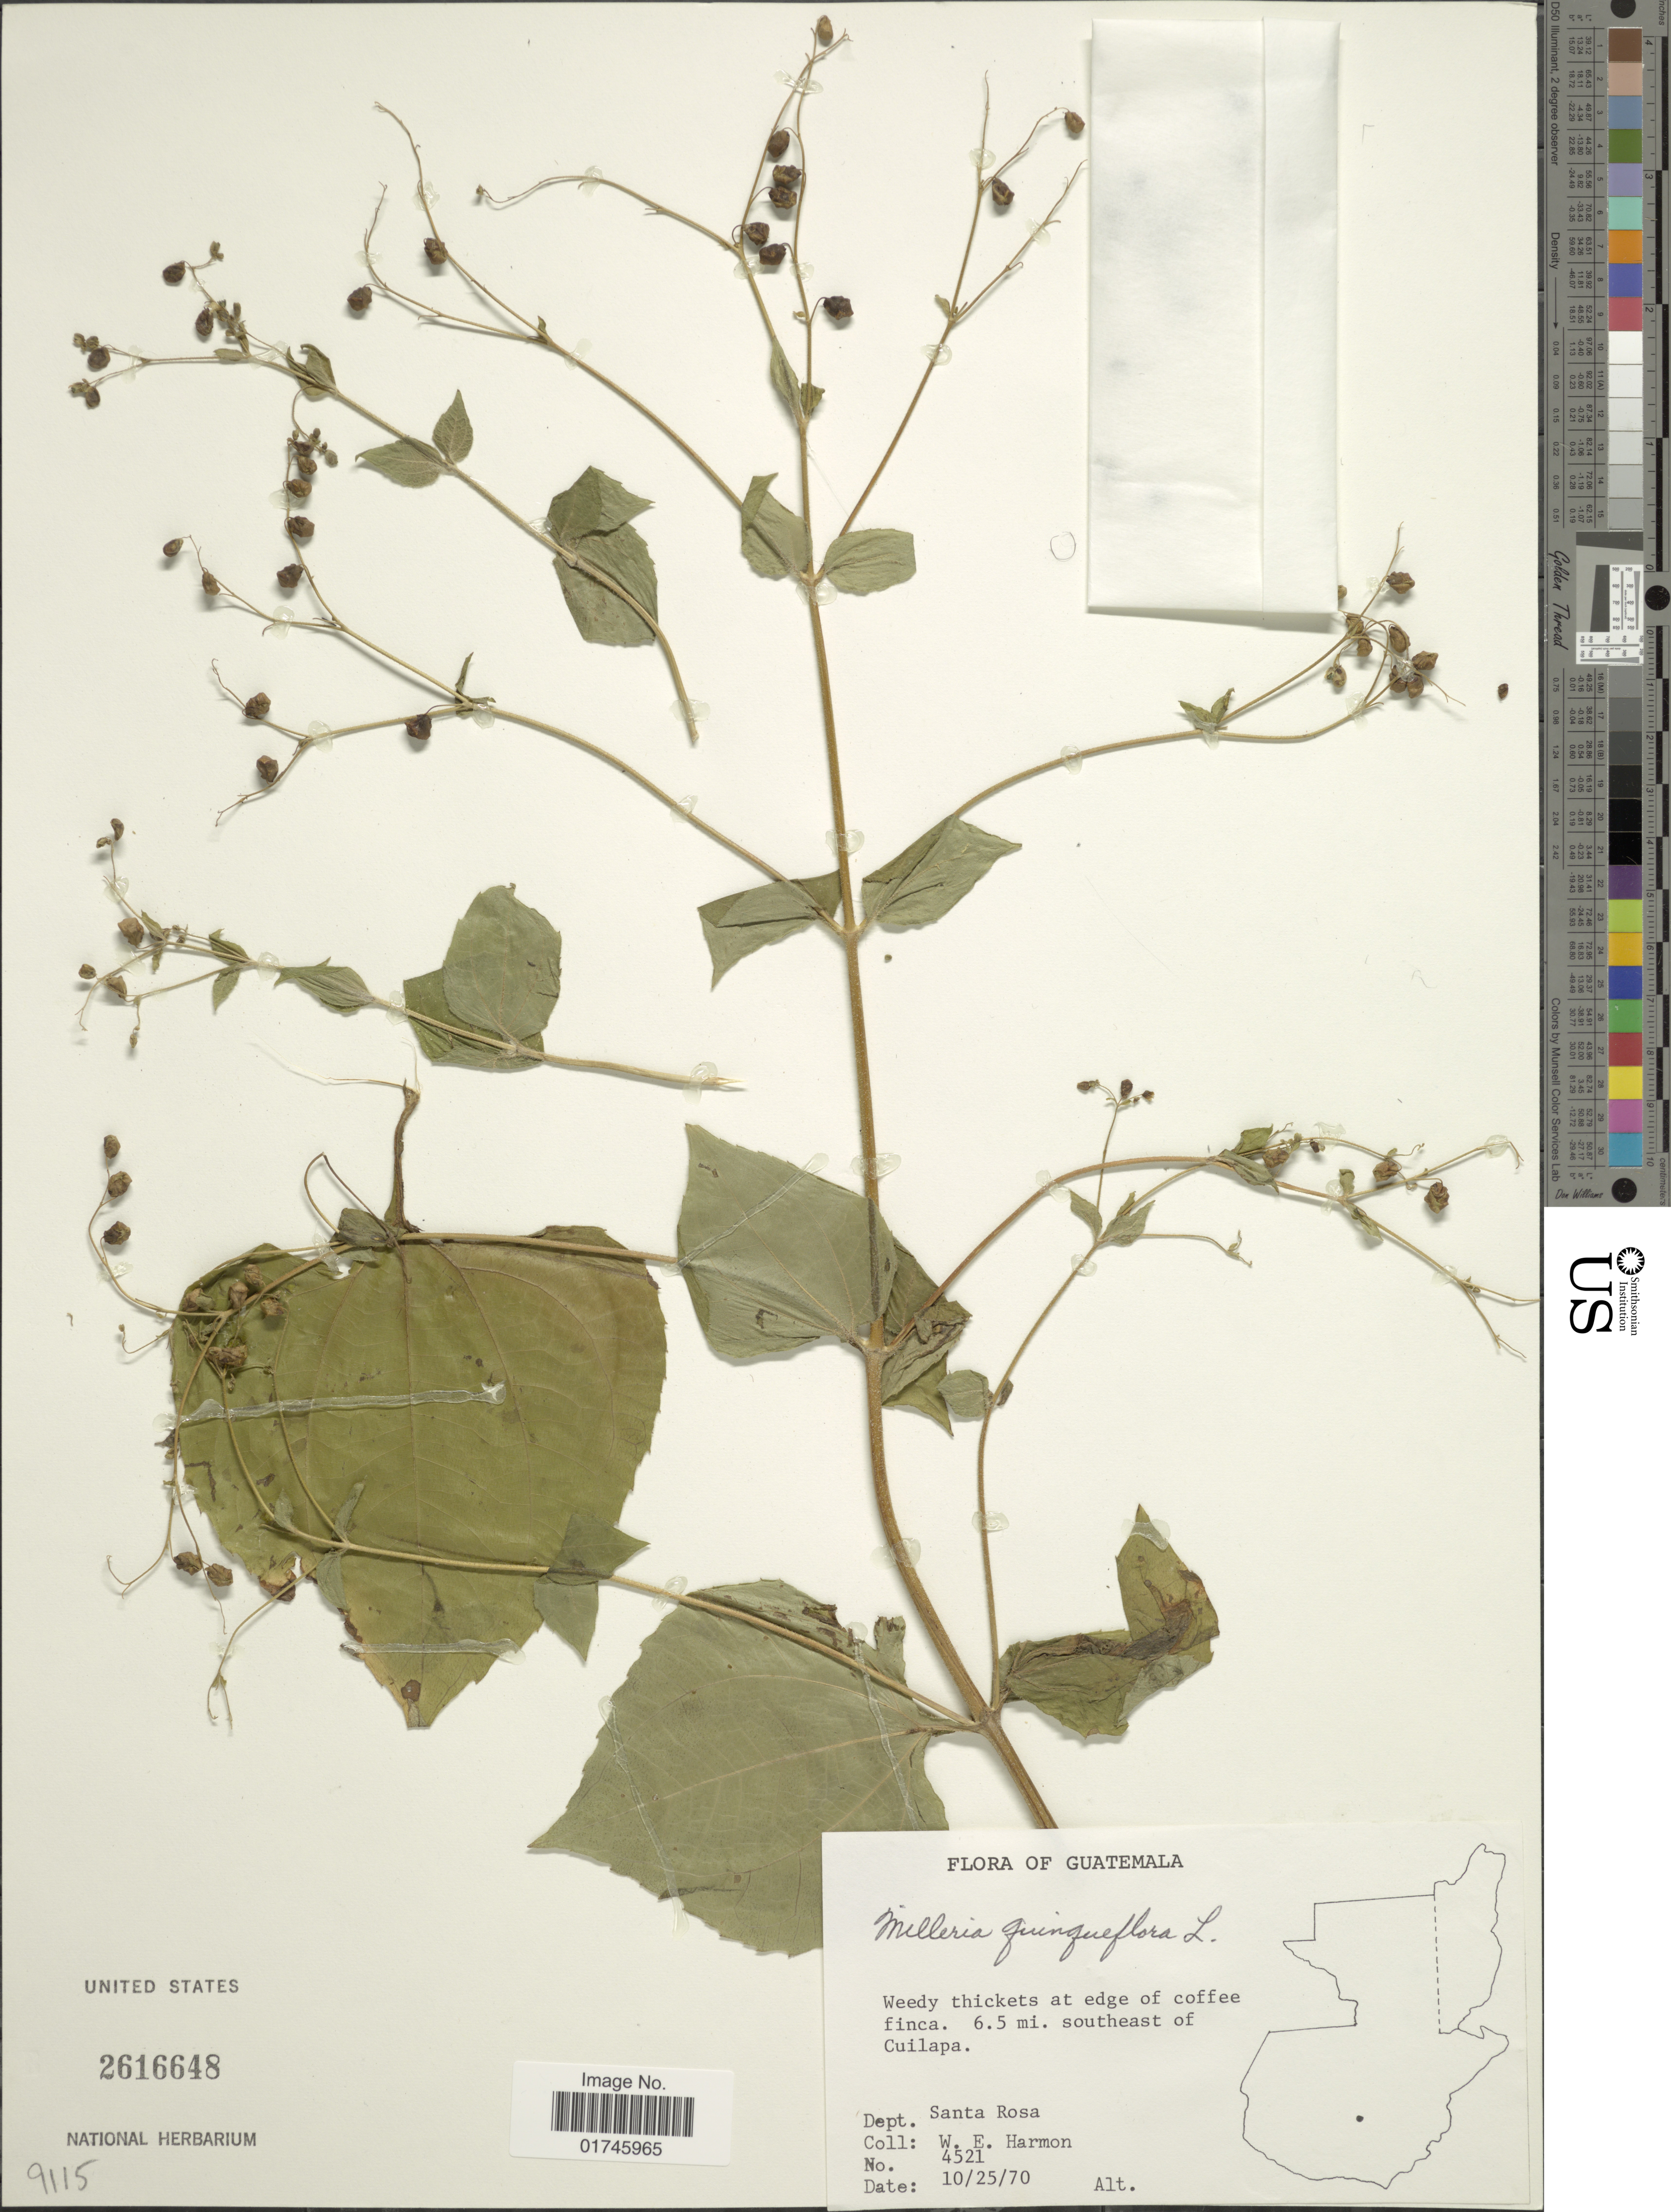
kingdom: Plantae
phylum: Tracheophyta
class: Magnoliopsida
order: Asterales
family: Asteraceae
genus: Milleria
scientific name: Milleria quinqueflora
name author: L.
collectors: W. E. Harmon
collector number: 4521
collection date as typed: Transcribed d/m/y: 25/10/70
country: Guatemala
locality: Weedy thickets at edge of coffee finca, 6.5 mi. southeast of Cuilapa.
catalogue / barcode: US 2616648